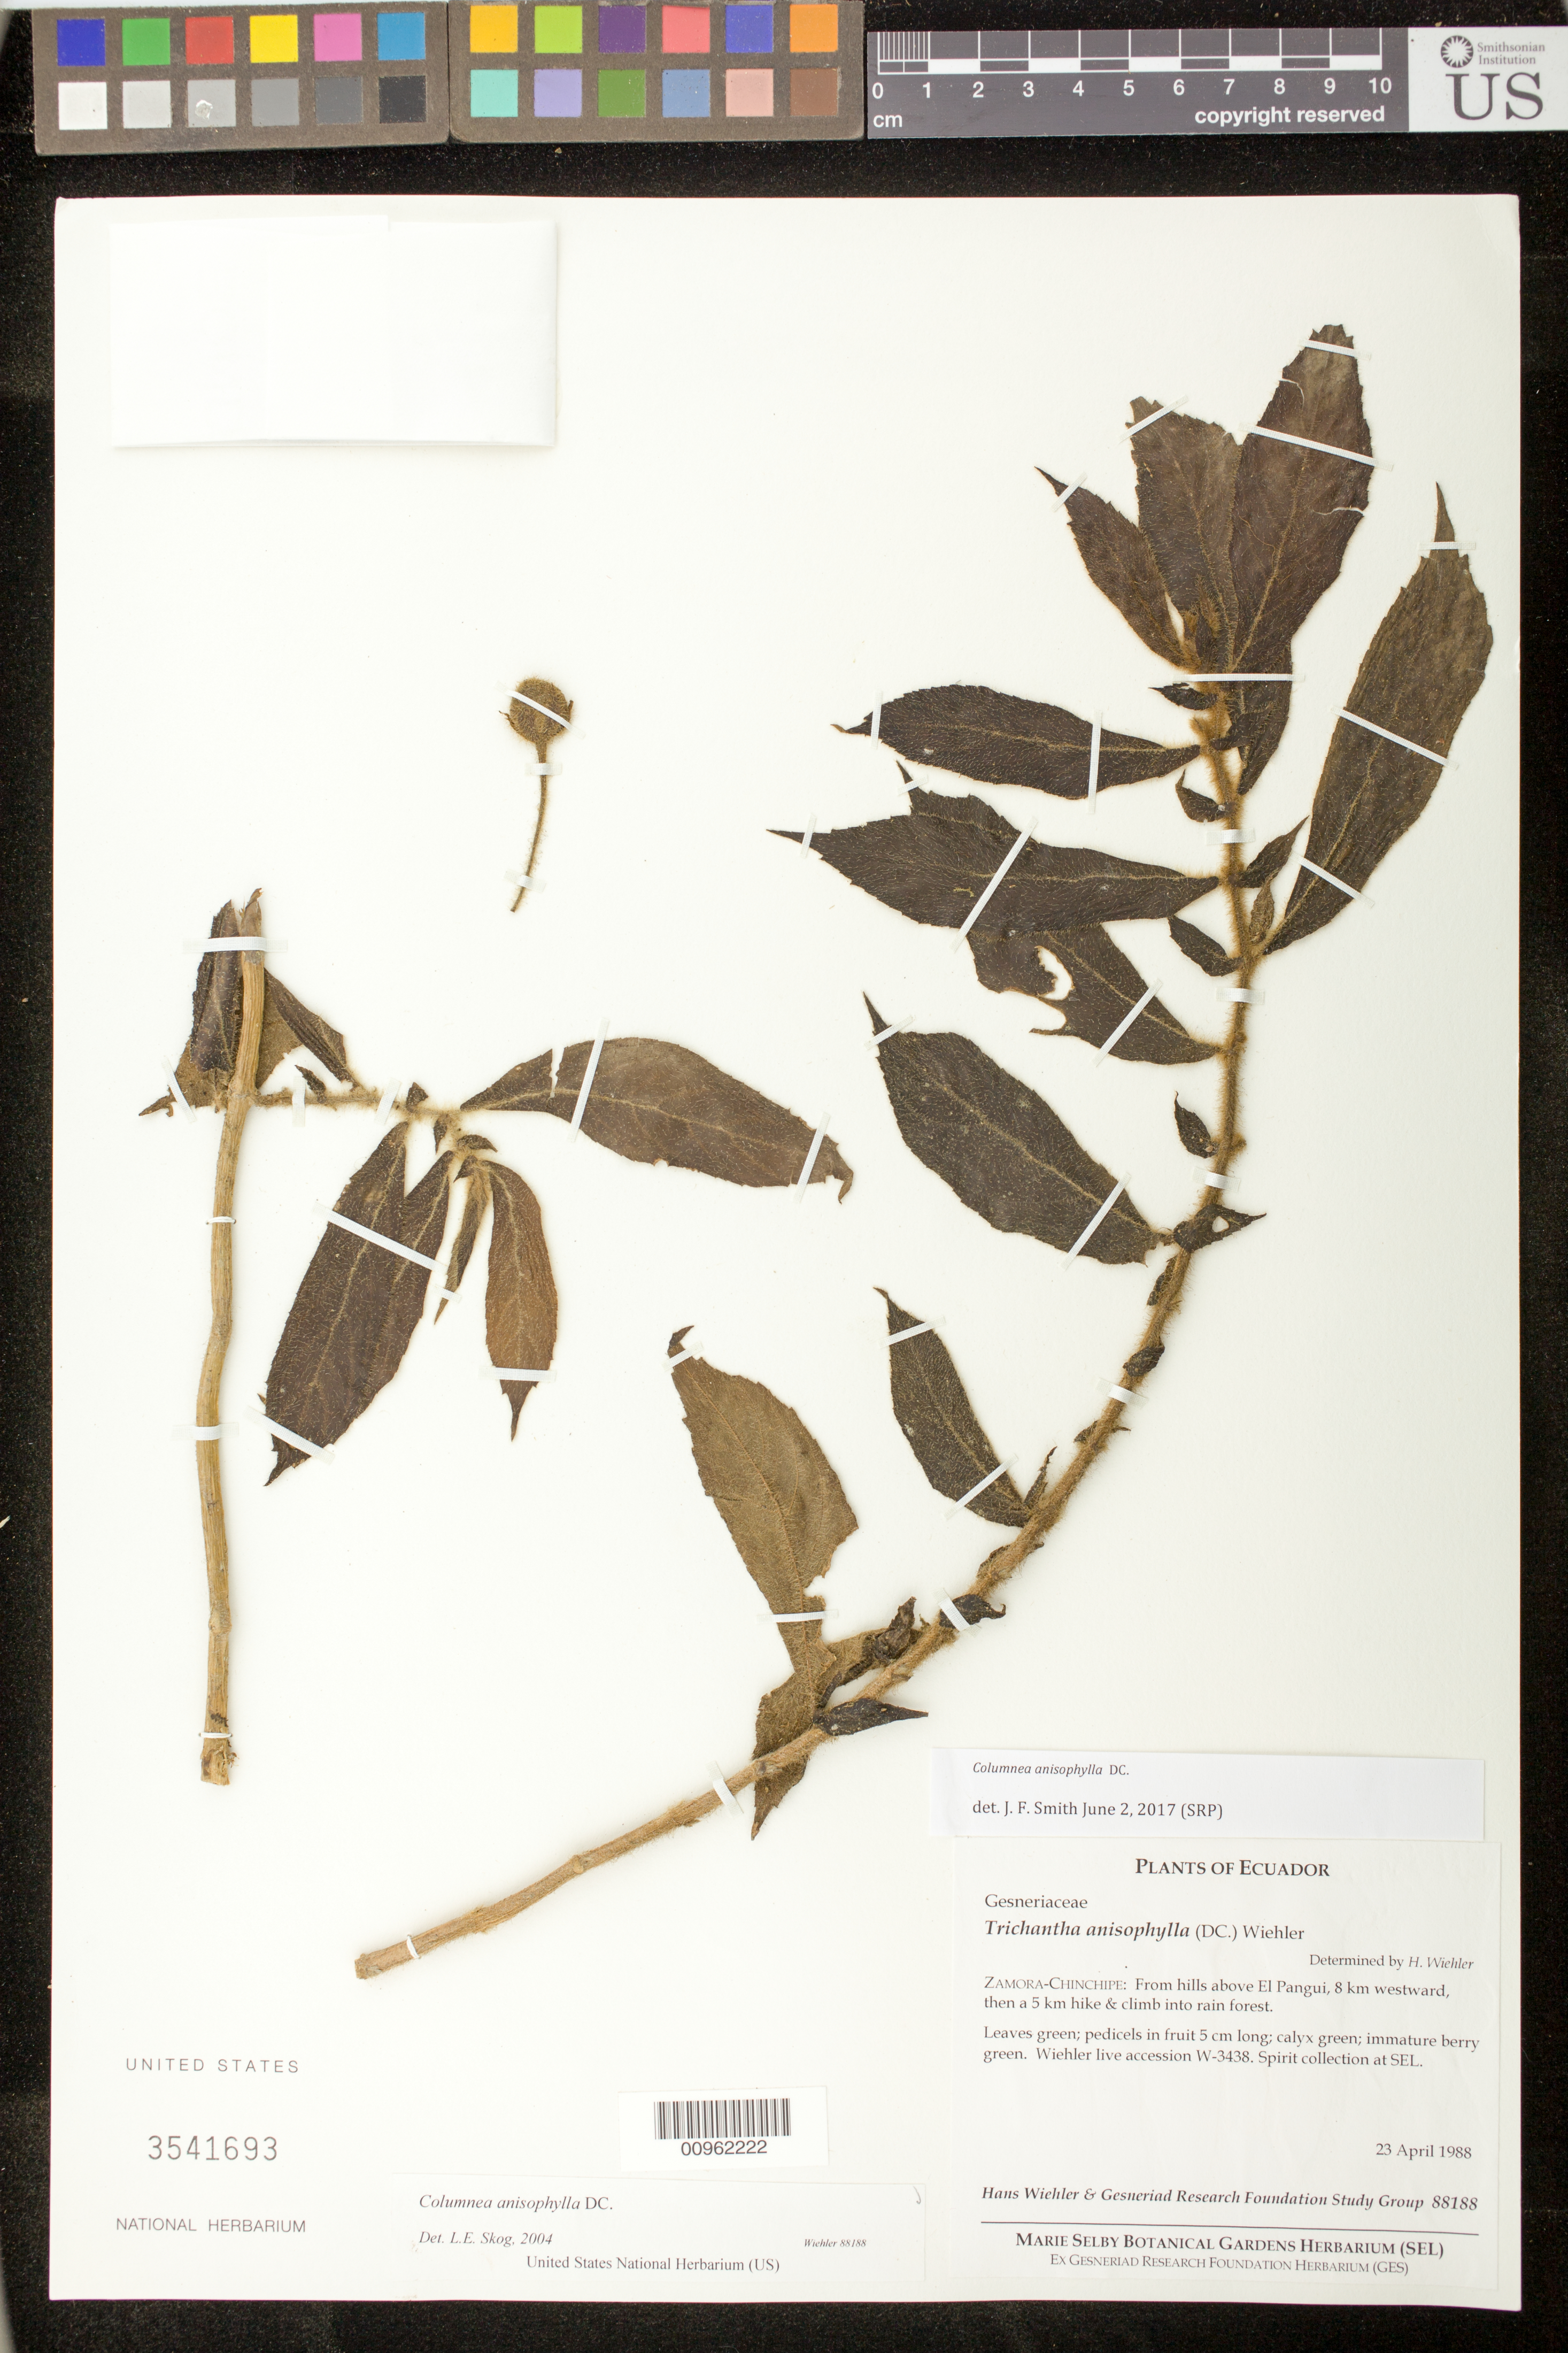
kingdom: Plantae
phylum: Tracheophyta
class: Magnoliopsida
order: Lamiales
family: Gesneriaceae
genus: Columnea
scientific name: Columnea anisophylla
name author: DC.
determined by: Smith, J. F.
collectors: H. J. Wiehler & GRF Study Group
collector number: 88188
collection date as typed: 23 Apr 1988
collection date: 1988-04-23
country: Ecuador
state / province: Zamora-Chinchipe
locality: Zamora-Chinchipe: from hills above El Pangui, 8 km westward, then a 5 km hike & climb into rain forest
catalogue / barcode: US 3541693